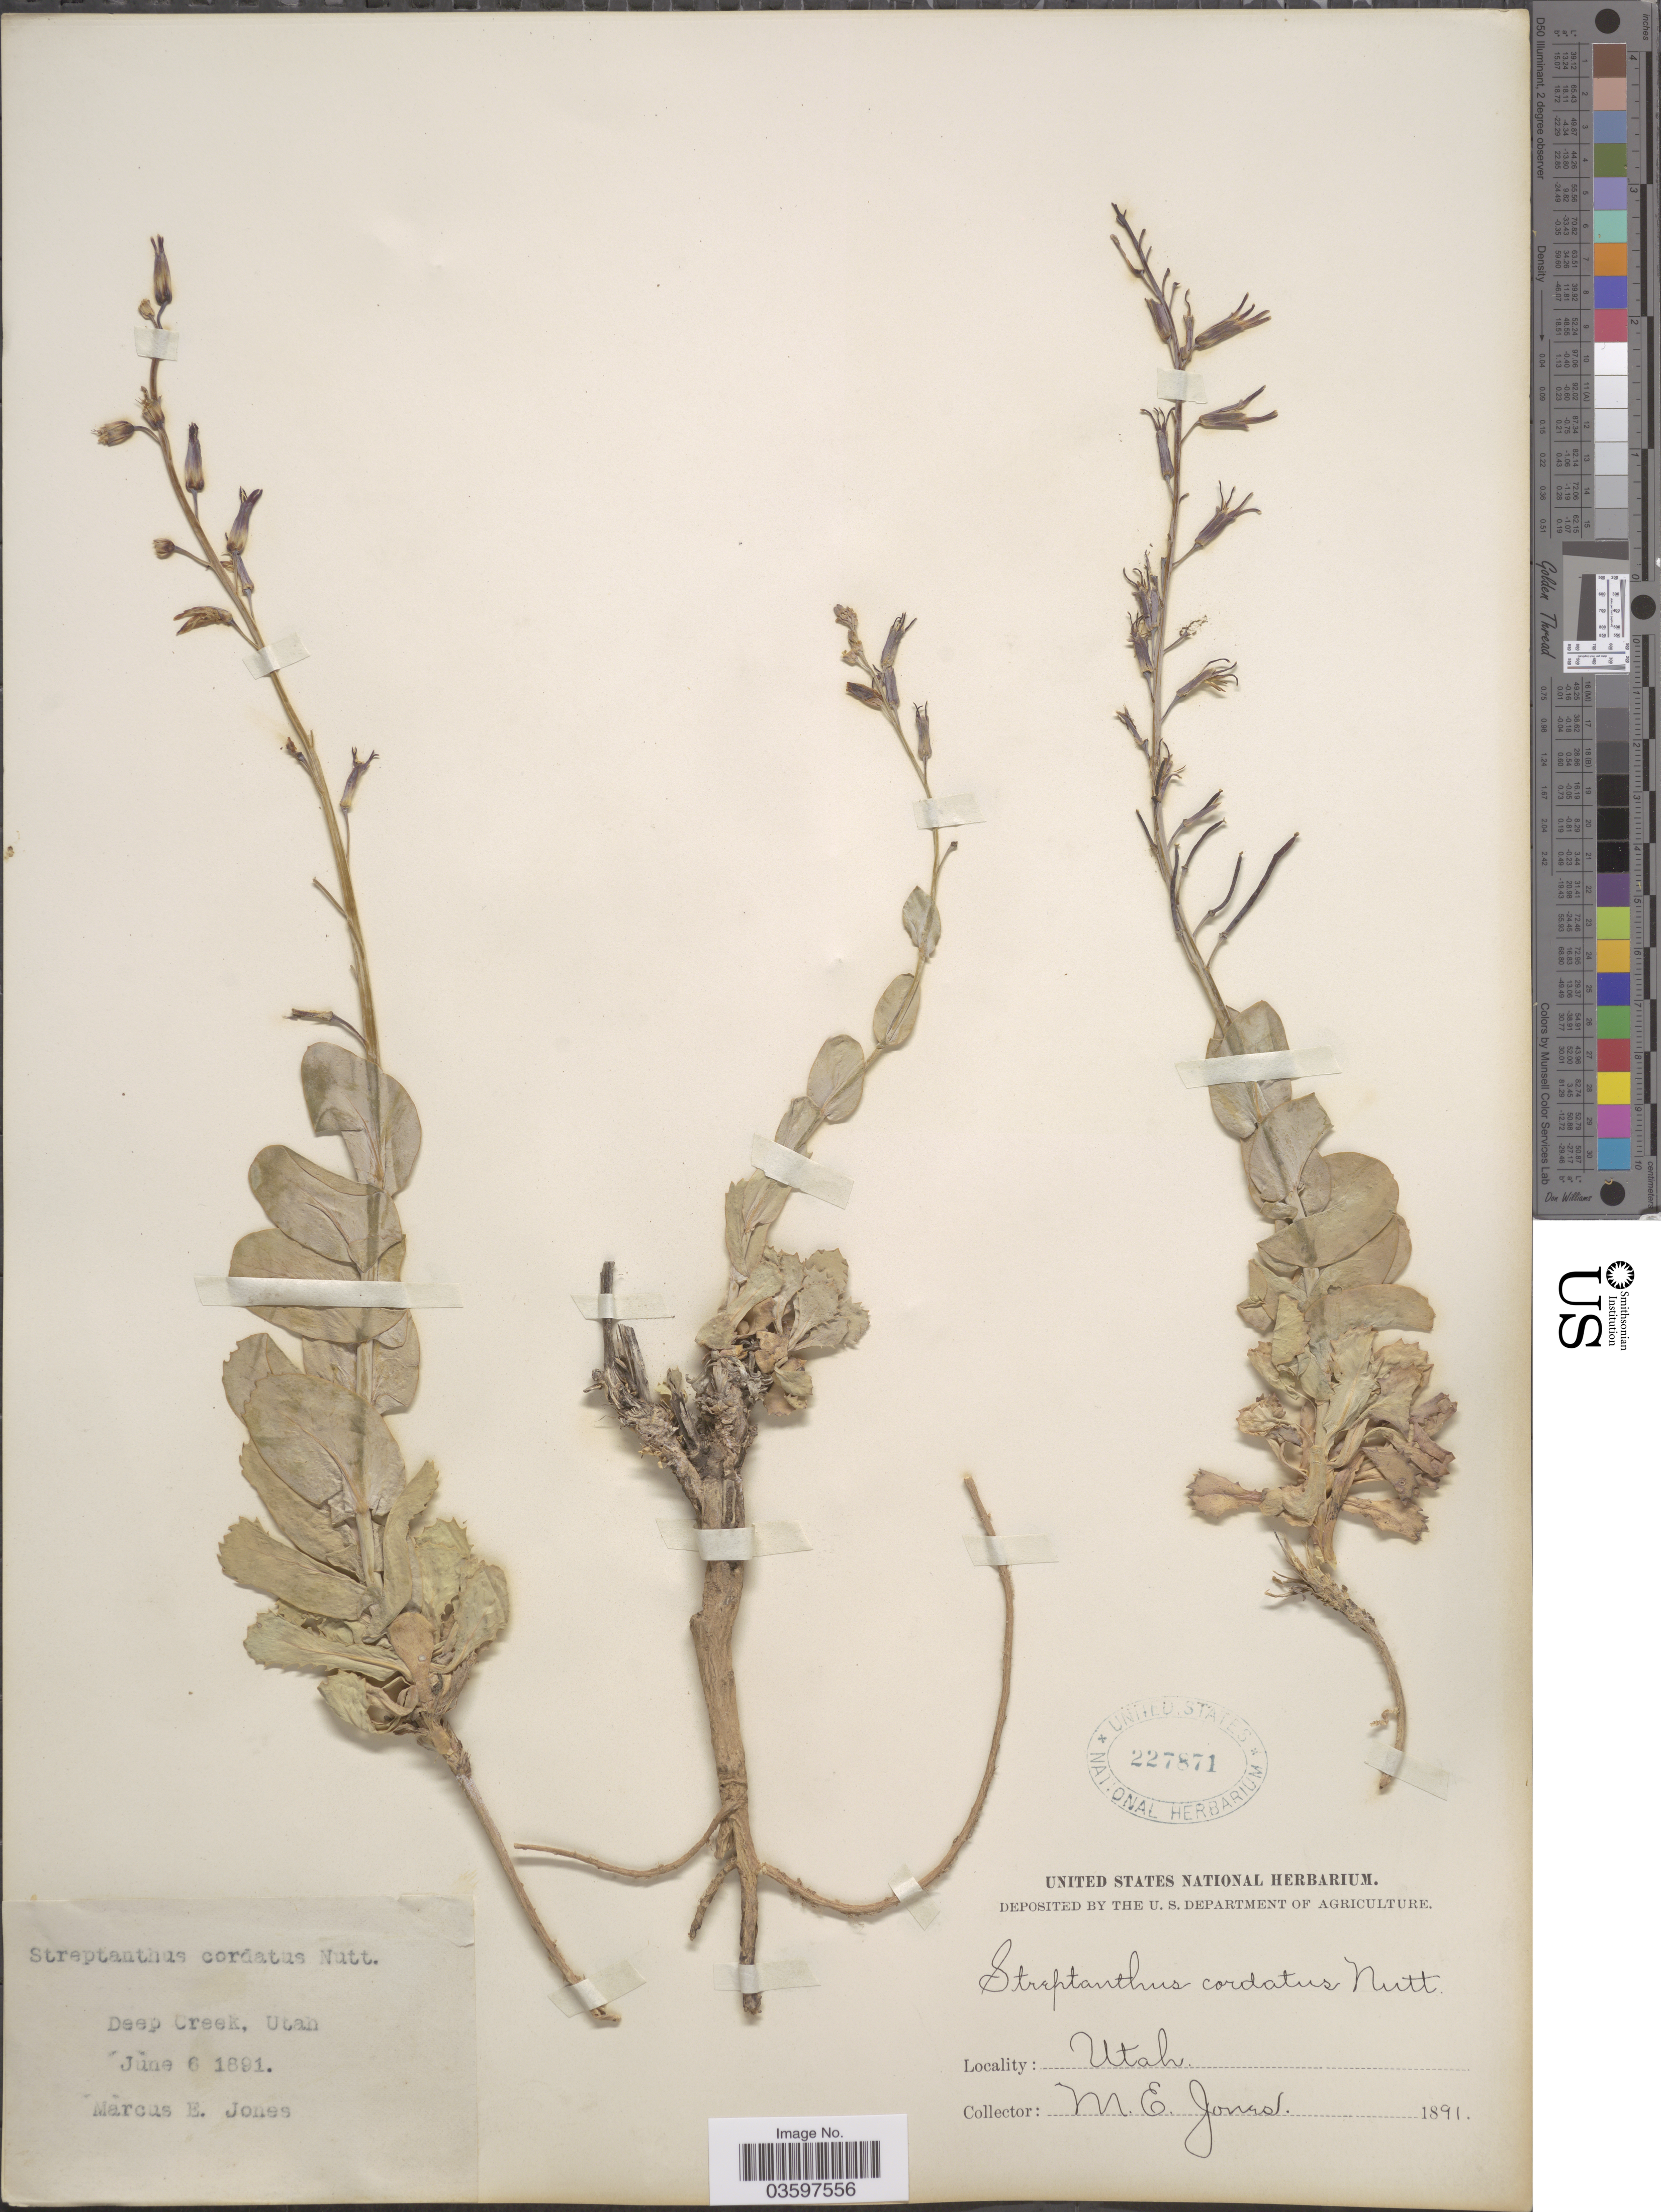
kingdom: Plantae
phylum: Tracheophyta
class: Magnoliopsida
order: Brassicales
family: Brassicaceae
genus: Streptanthus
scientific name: Streptanthus cordatus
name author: Nutt. ex Torr. & A. Gray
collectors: M. E. Jones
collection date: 1891-06-06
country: United States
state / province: Utah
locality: Deep Creek.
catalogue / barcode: US 227871